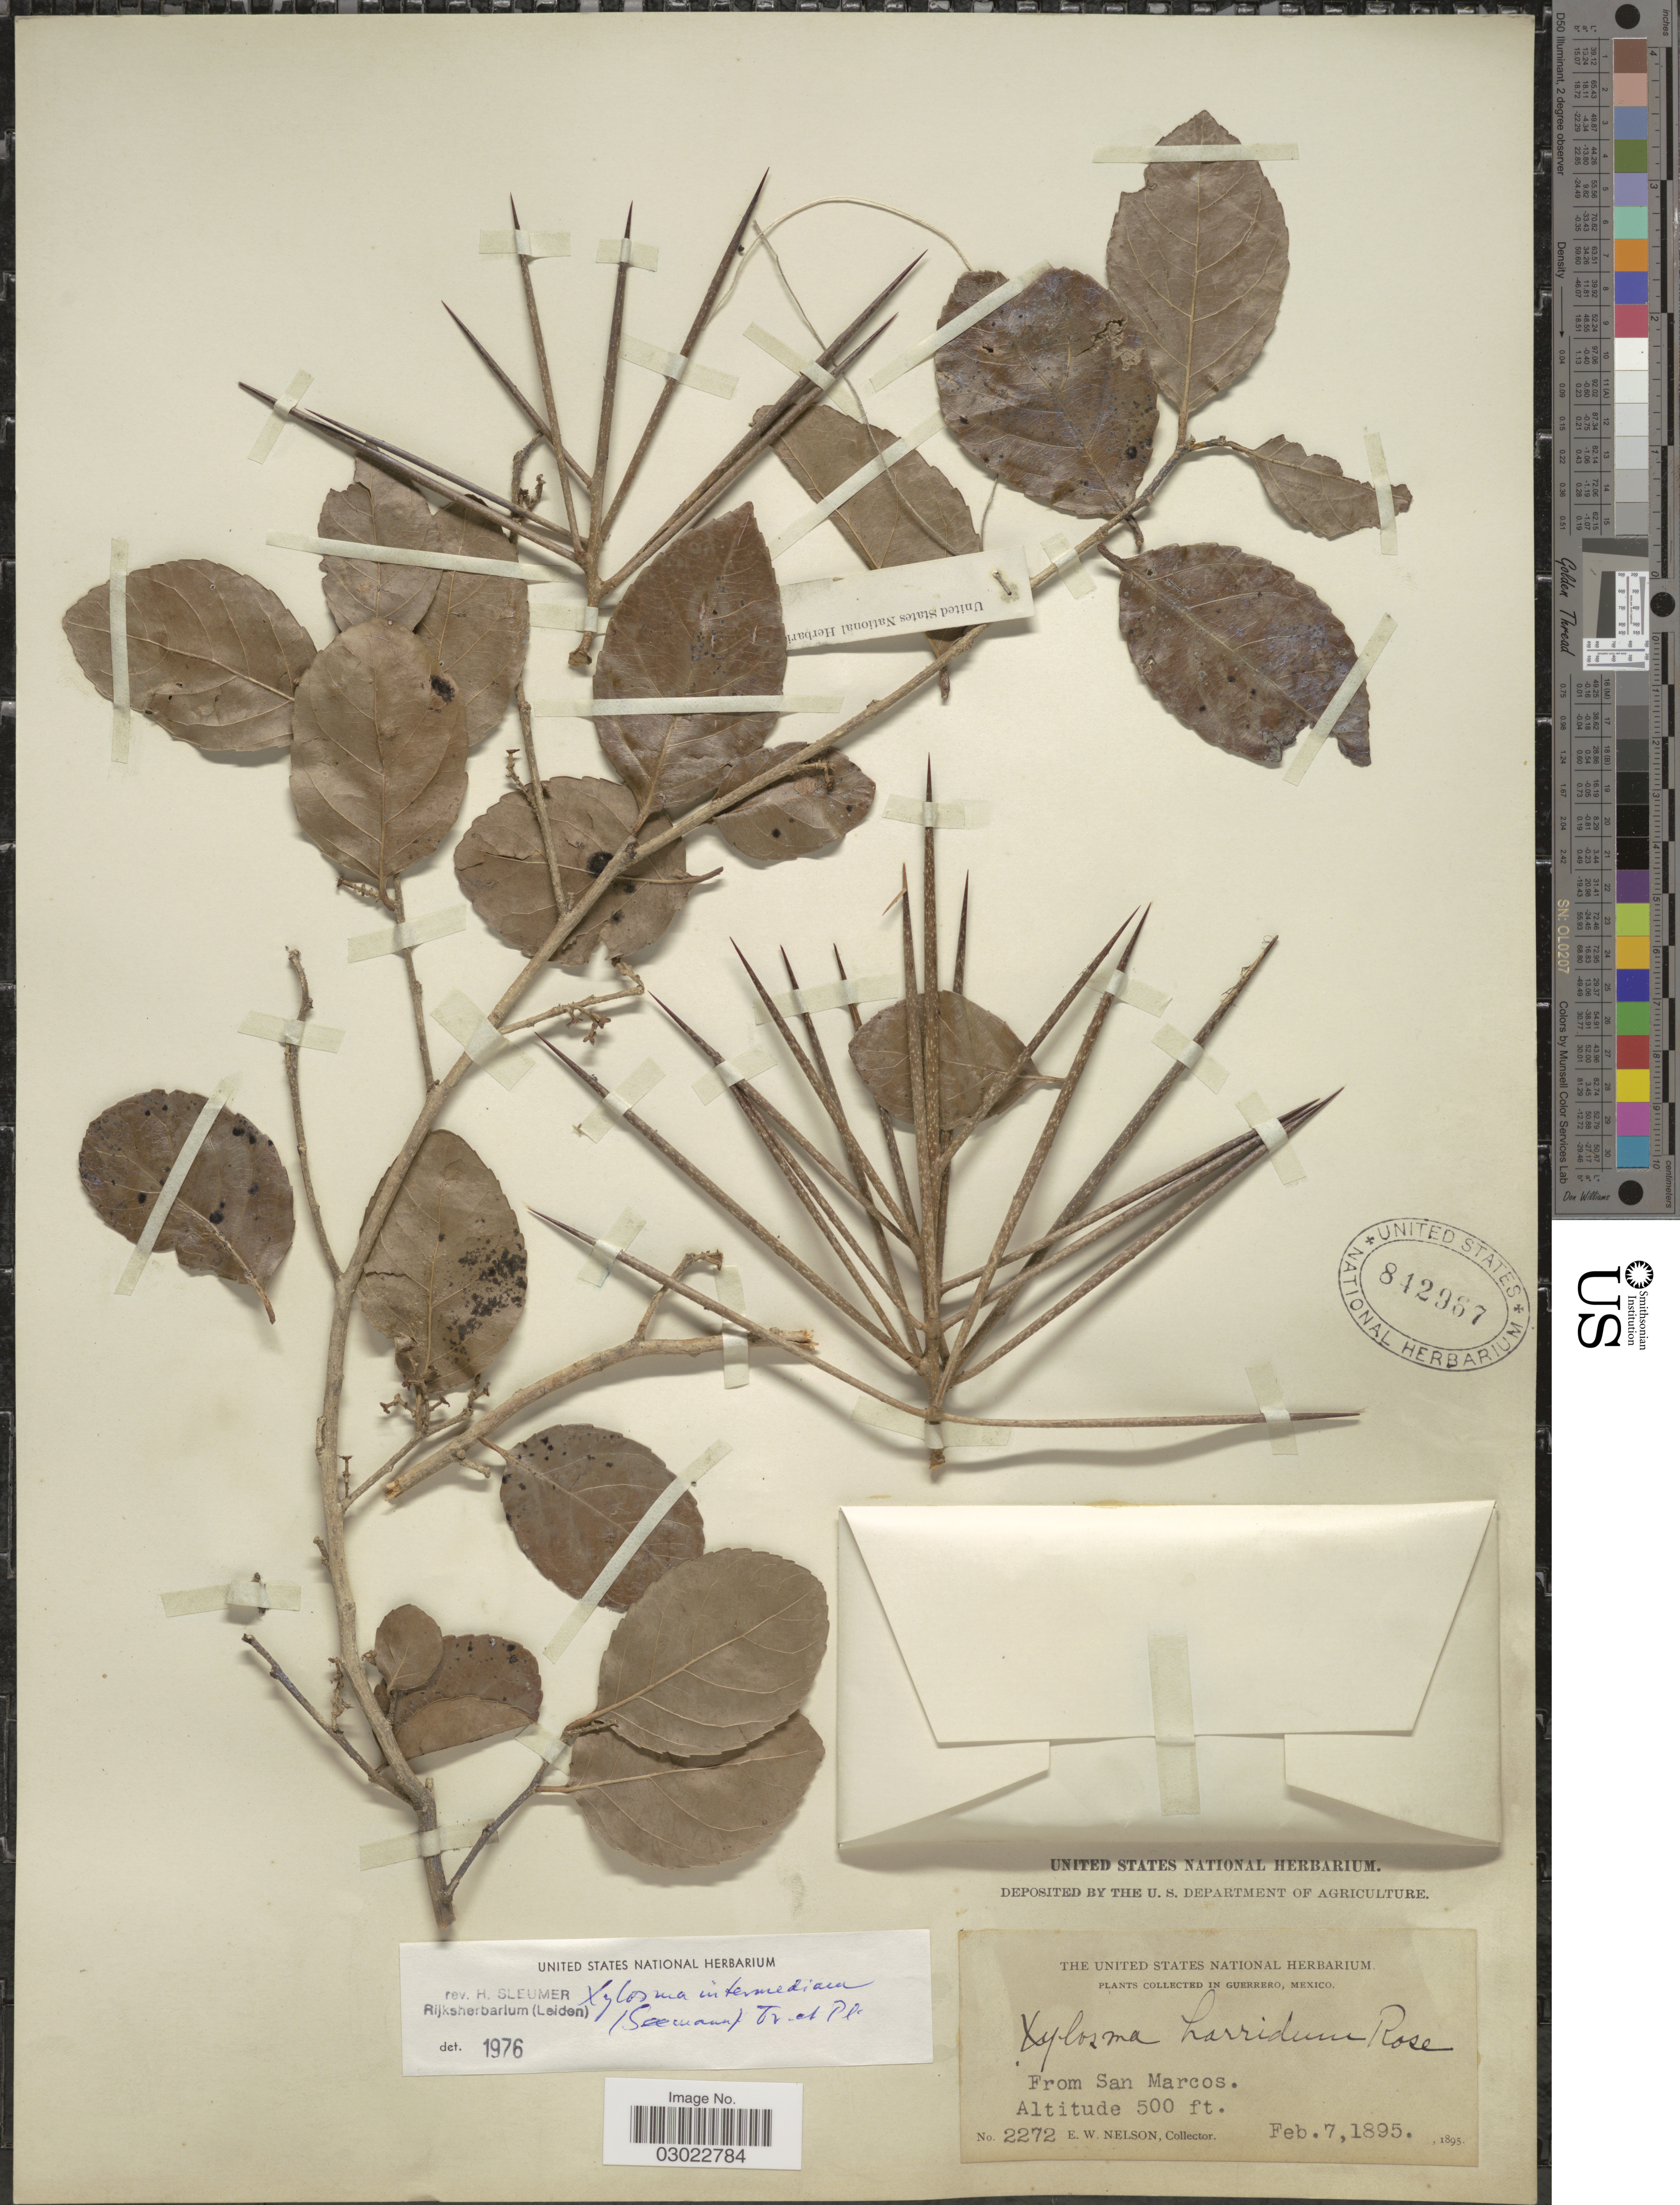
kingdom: Plantae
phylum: Tracheophyta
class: Magnoliopsida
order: Malpighiales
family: Salicaceae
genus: Xylosma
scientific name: Xylosma horrida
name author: Rose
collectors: E. W. Nelson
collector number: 2272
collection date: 1895-02-07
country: Mexico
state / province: Guerrero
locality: From San Marcos.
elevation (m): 152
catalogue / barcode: US 842967